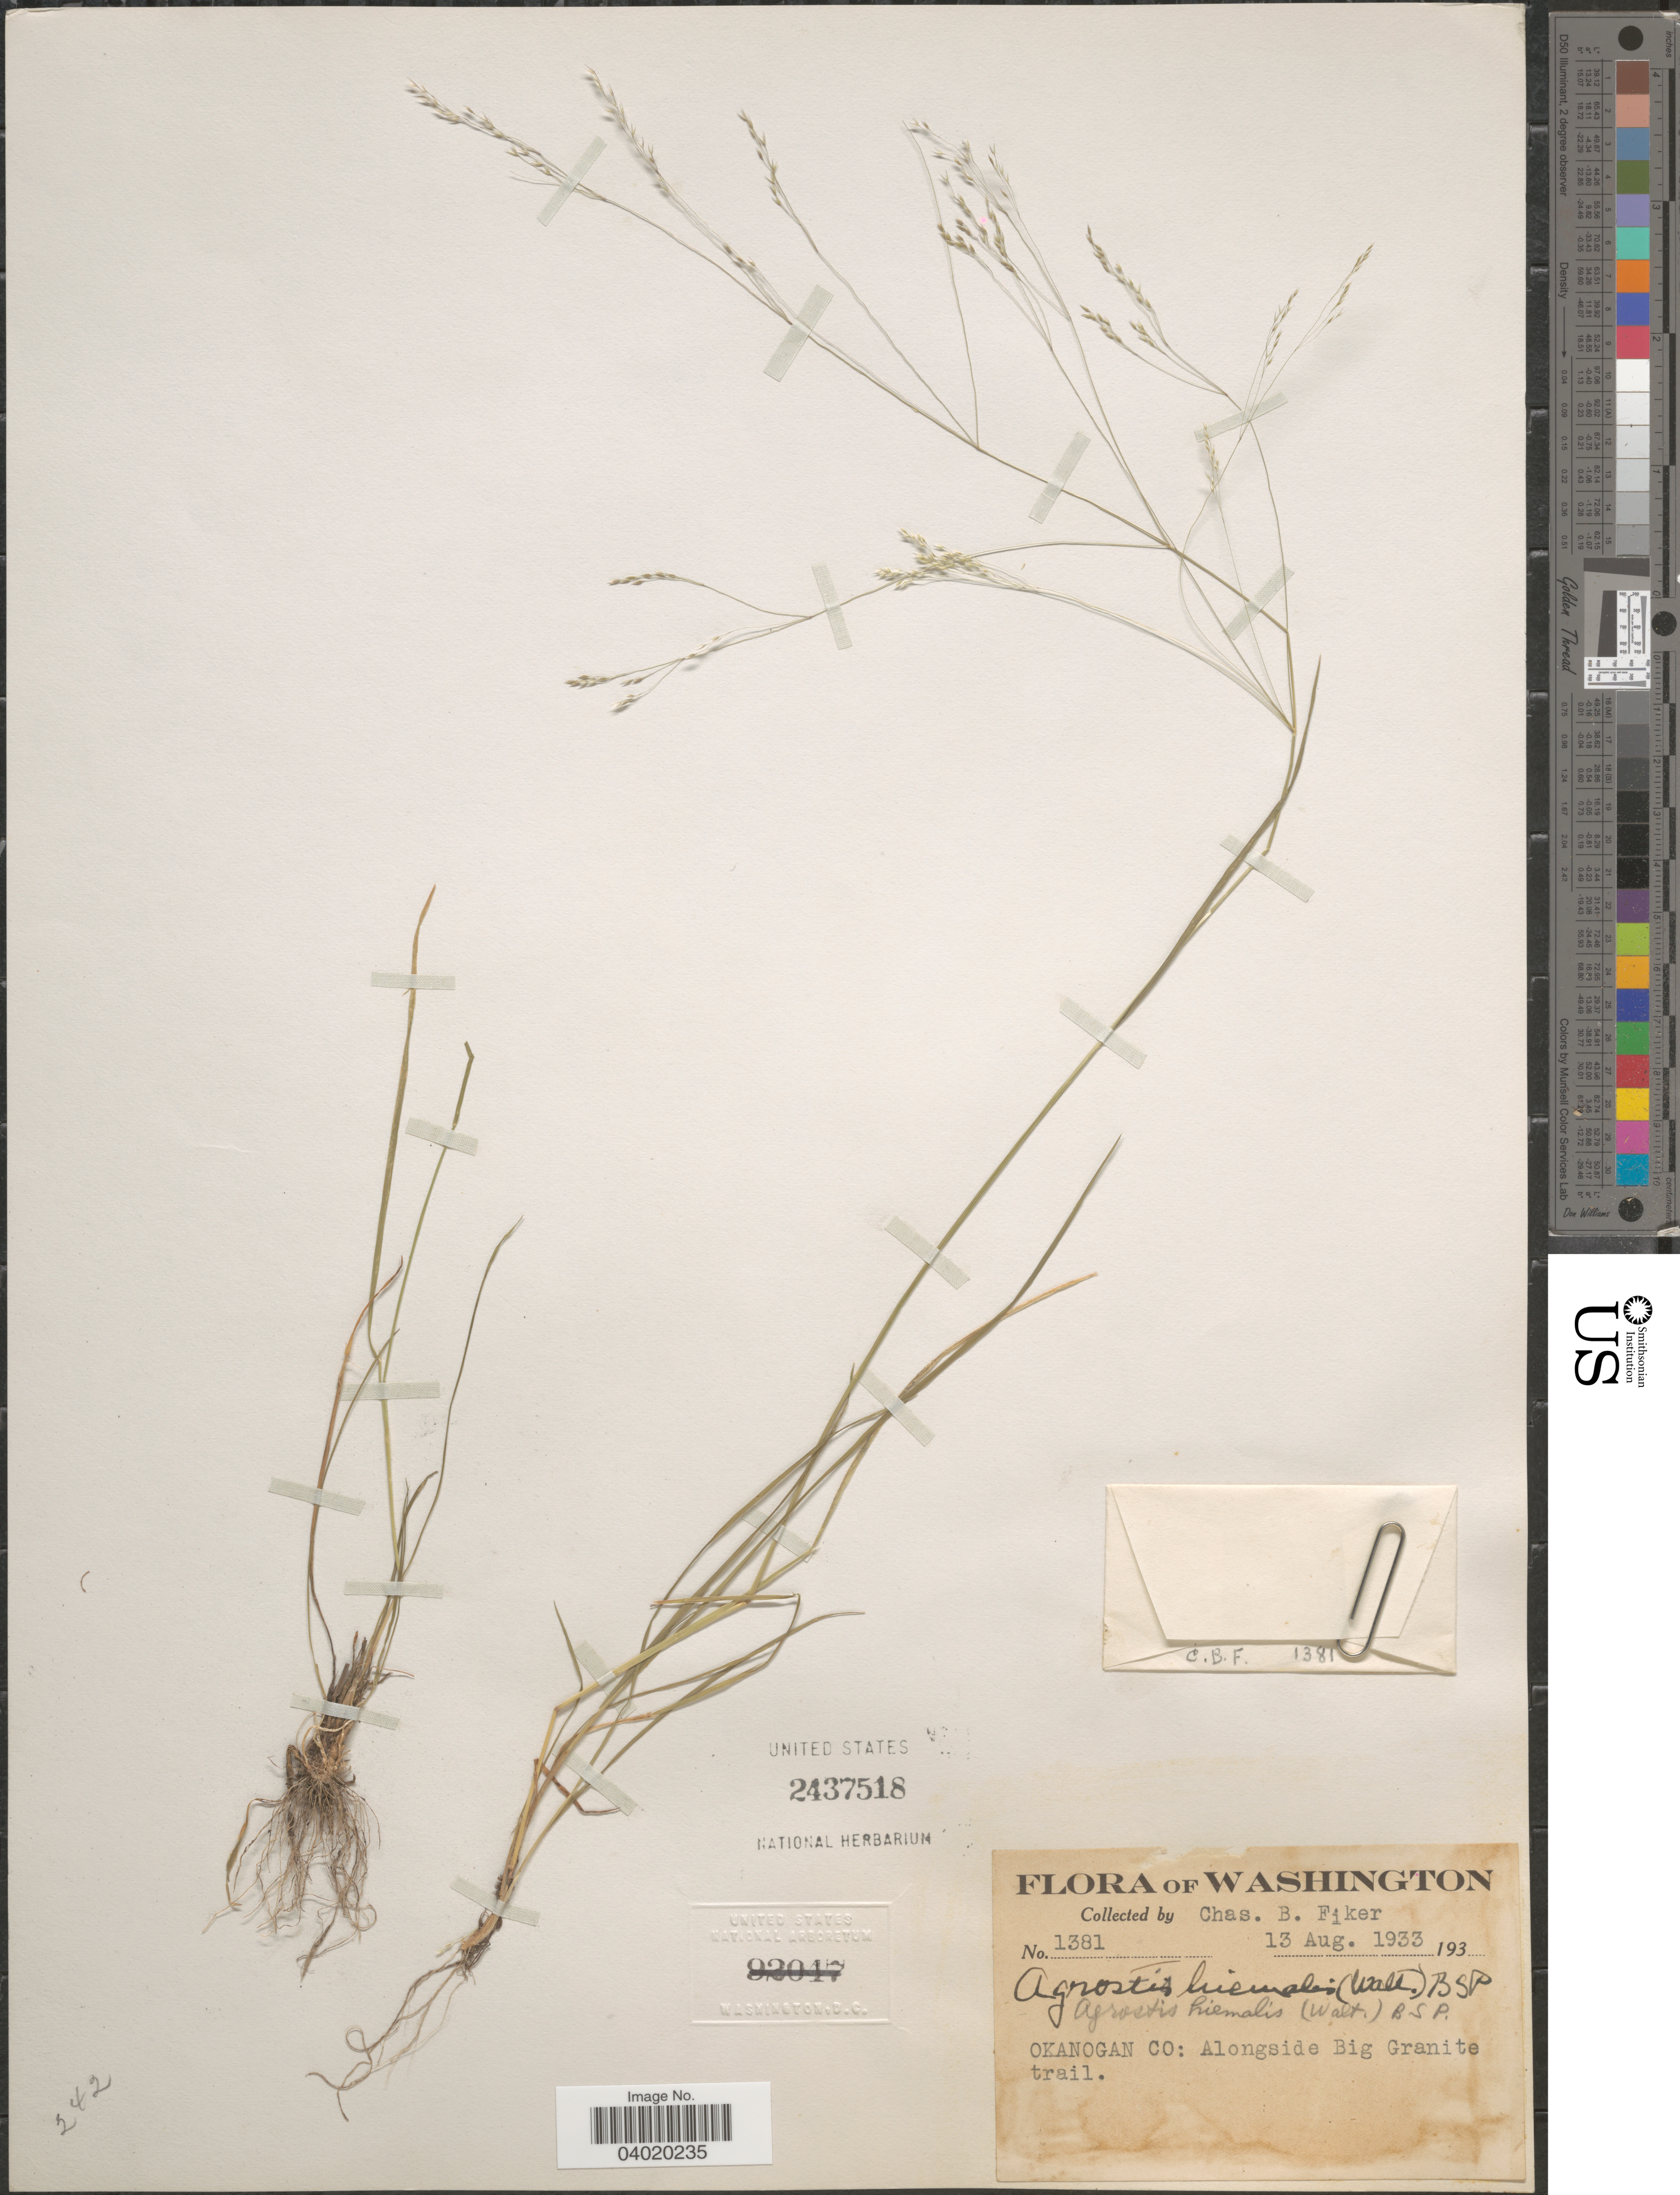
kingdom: Plantae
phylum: Tracheophyta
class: Liliopsida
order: Poales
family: Poaceae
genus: Agrostis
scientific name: Agrostis hyemalis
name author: (Walter) Britton et al.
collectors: C. Fiker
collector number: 1381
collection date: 1933-08-13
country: United States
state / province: Washington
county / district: Okanogan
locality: Okanogan Co: Alongside Big Granite trail.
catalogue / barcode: US 2437518